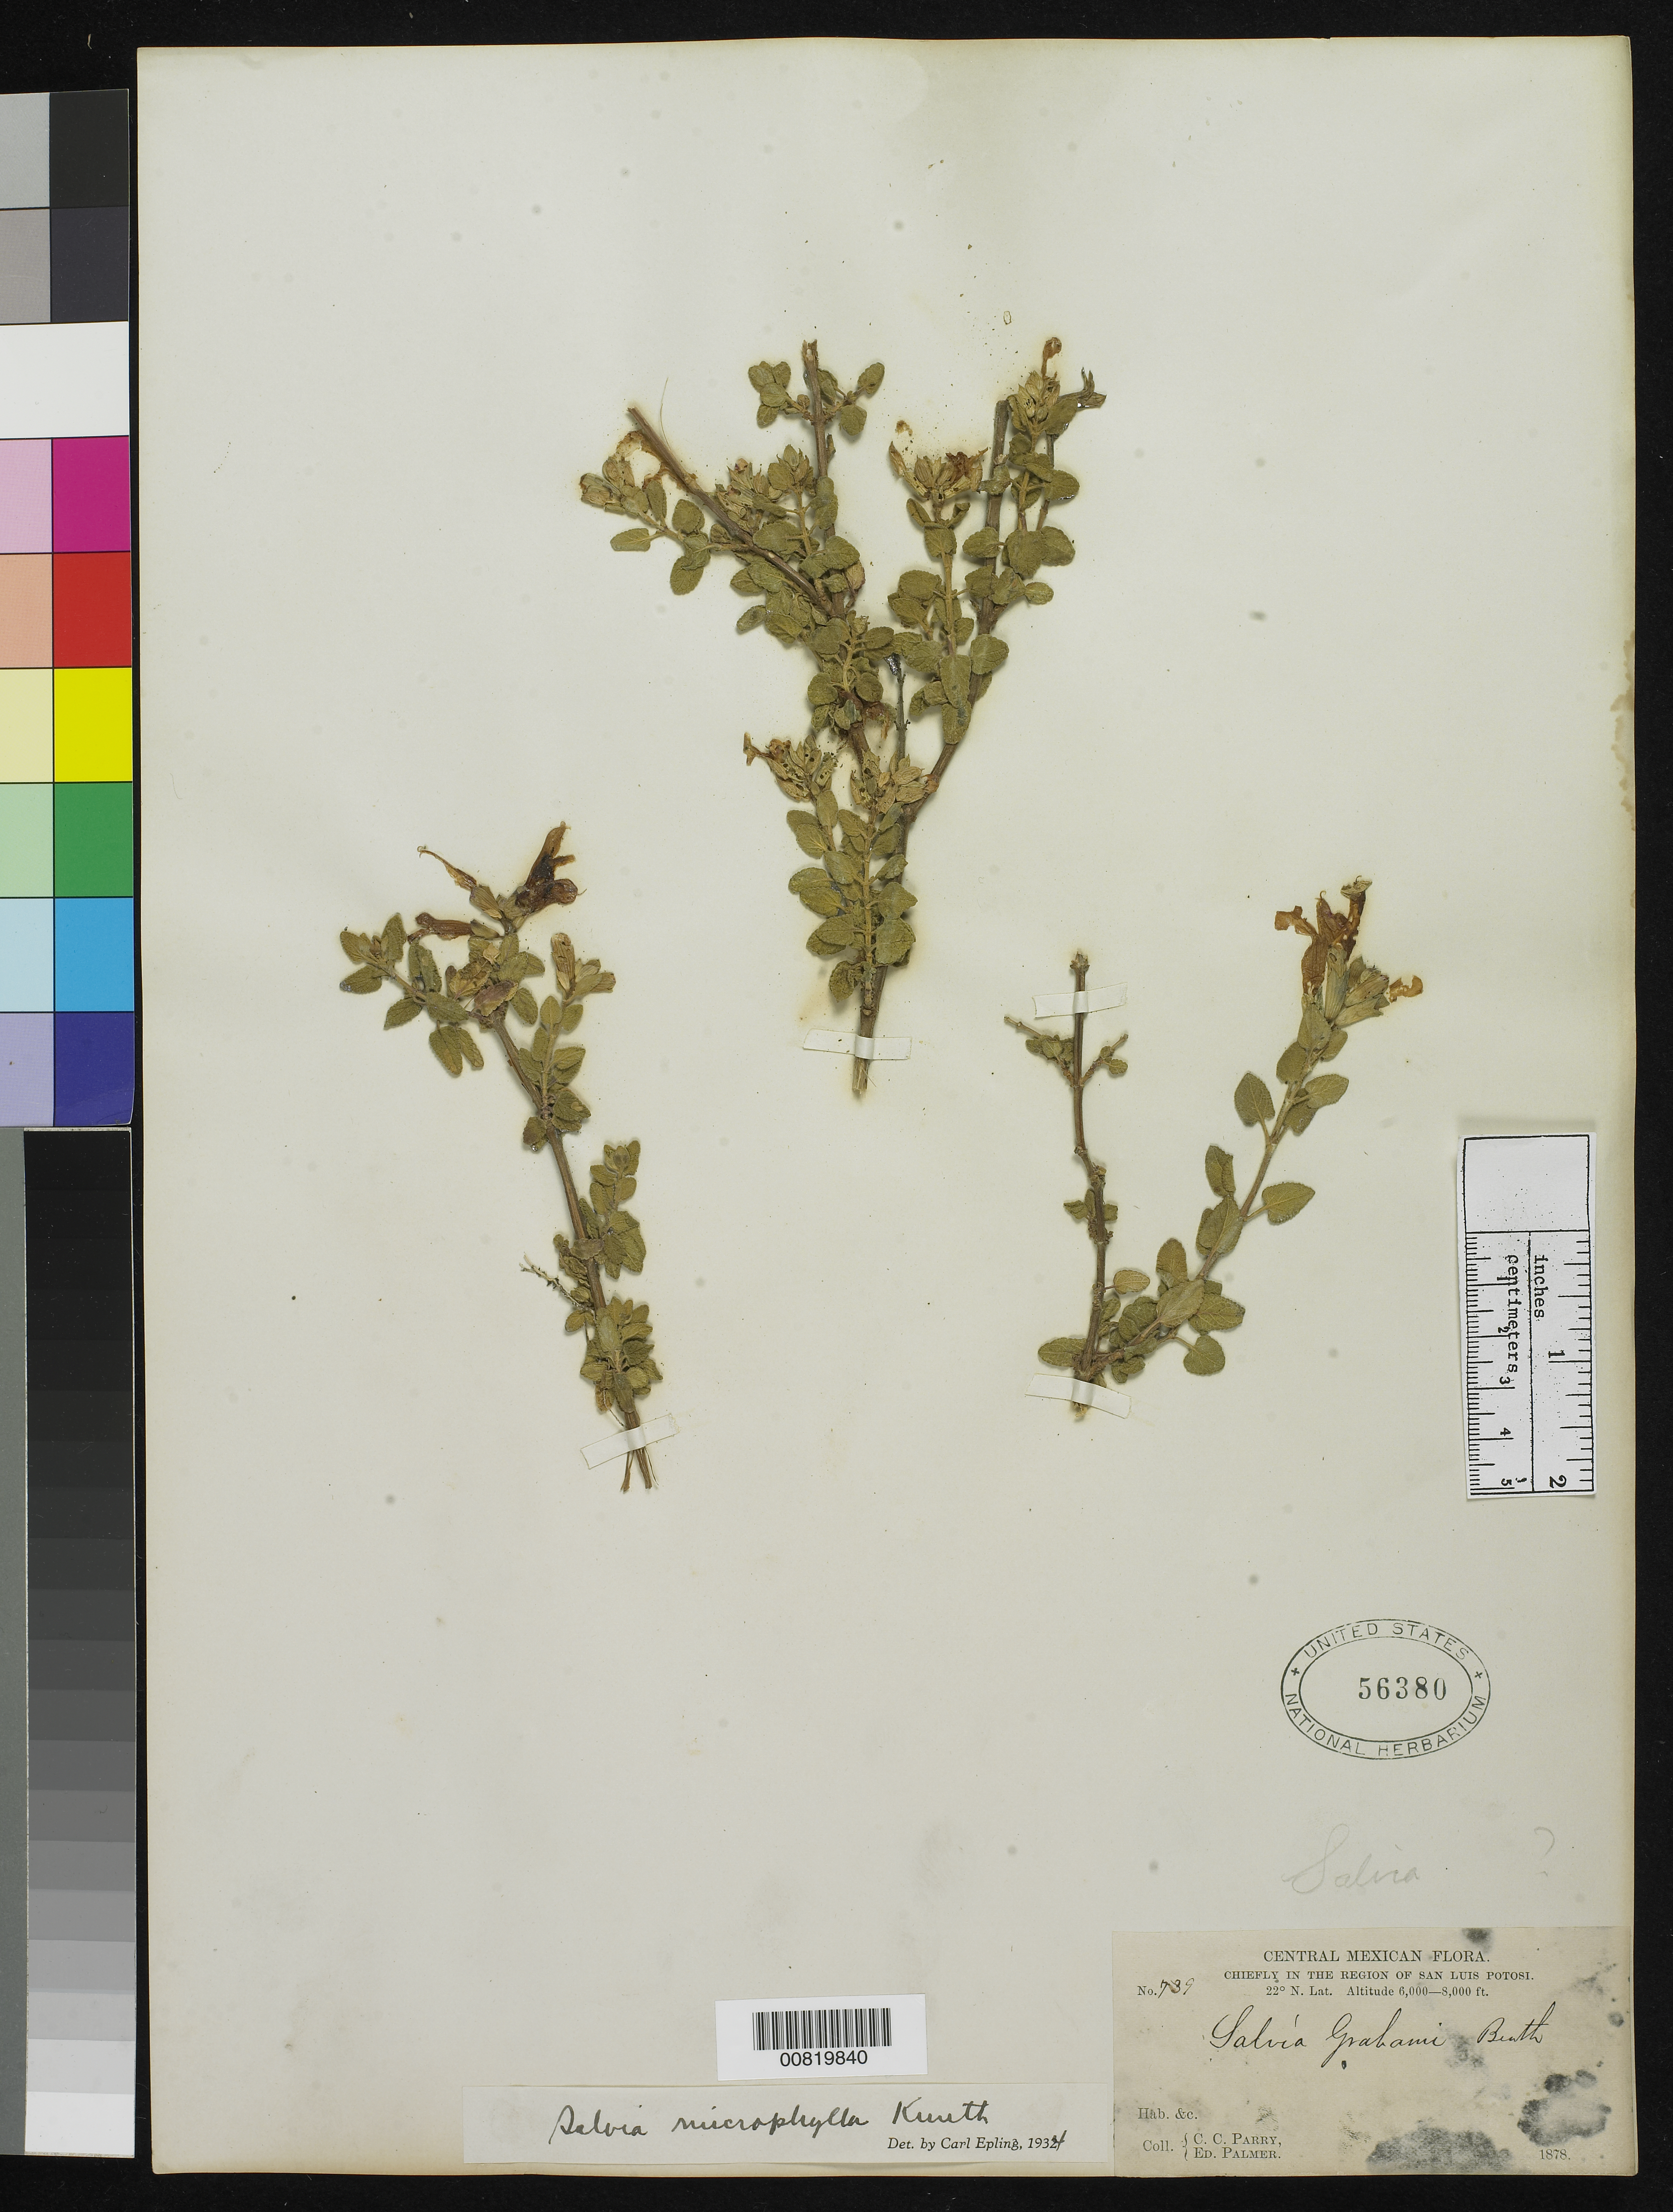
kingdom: Plantae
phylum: Tracheophyta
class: Magnoliopsida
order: Lamiales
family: Lamiaceae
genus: Salvia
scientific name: Salvia microphylla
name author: Kunth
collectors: C. C. Parry & E. Palmer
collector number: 739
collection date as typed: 1878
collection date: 1878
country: Mexico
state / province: San Luis Potosí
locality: Chiefly in the region of San Luis Potosí.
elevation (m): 1829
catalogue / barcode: US 56380